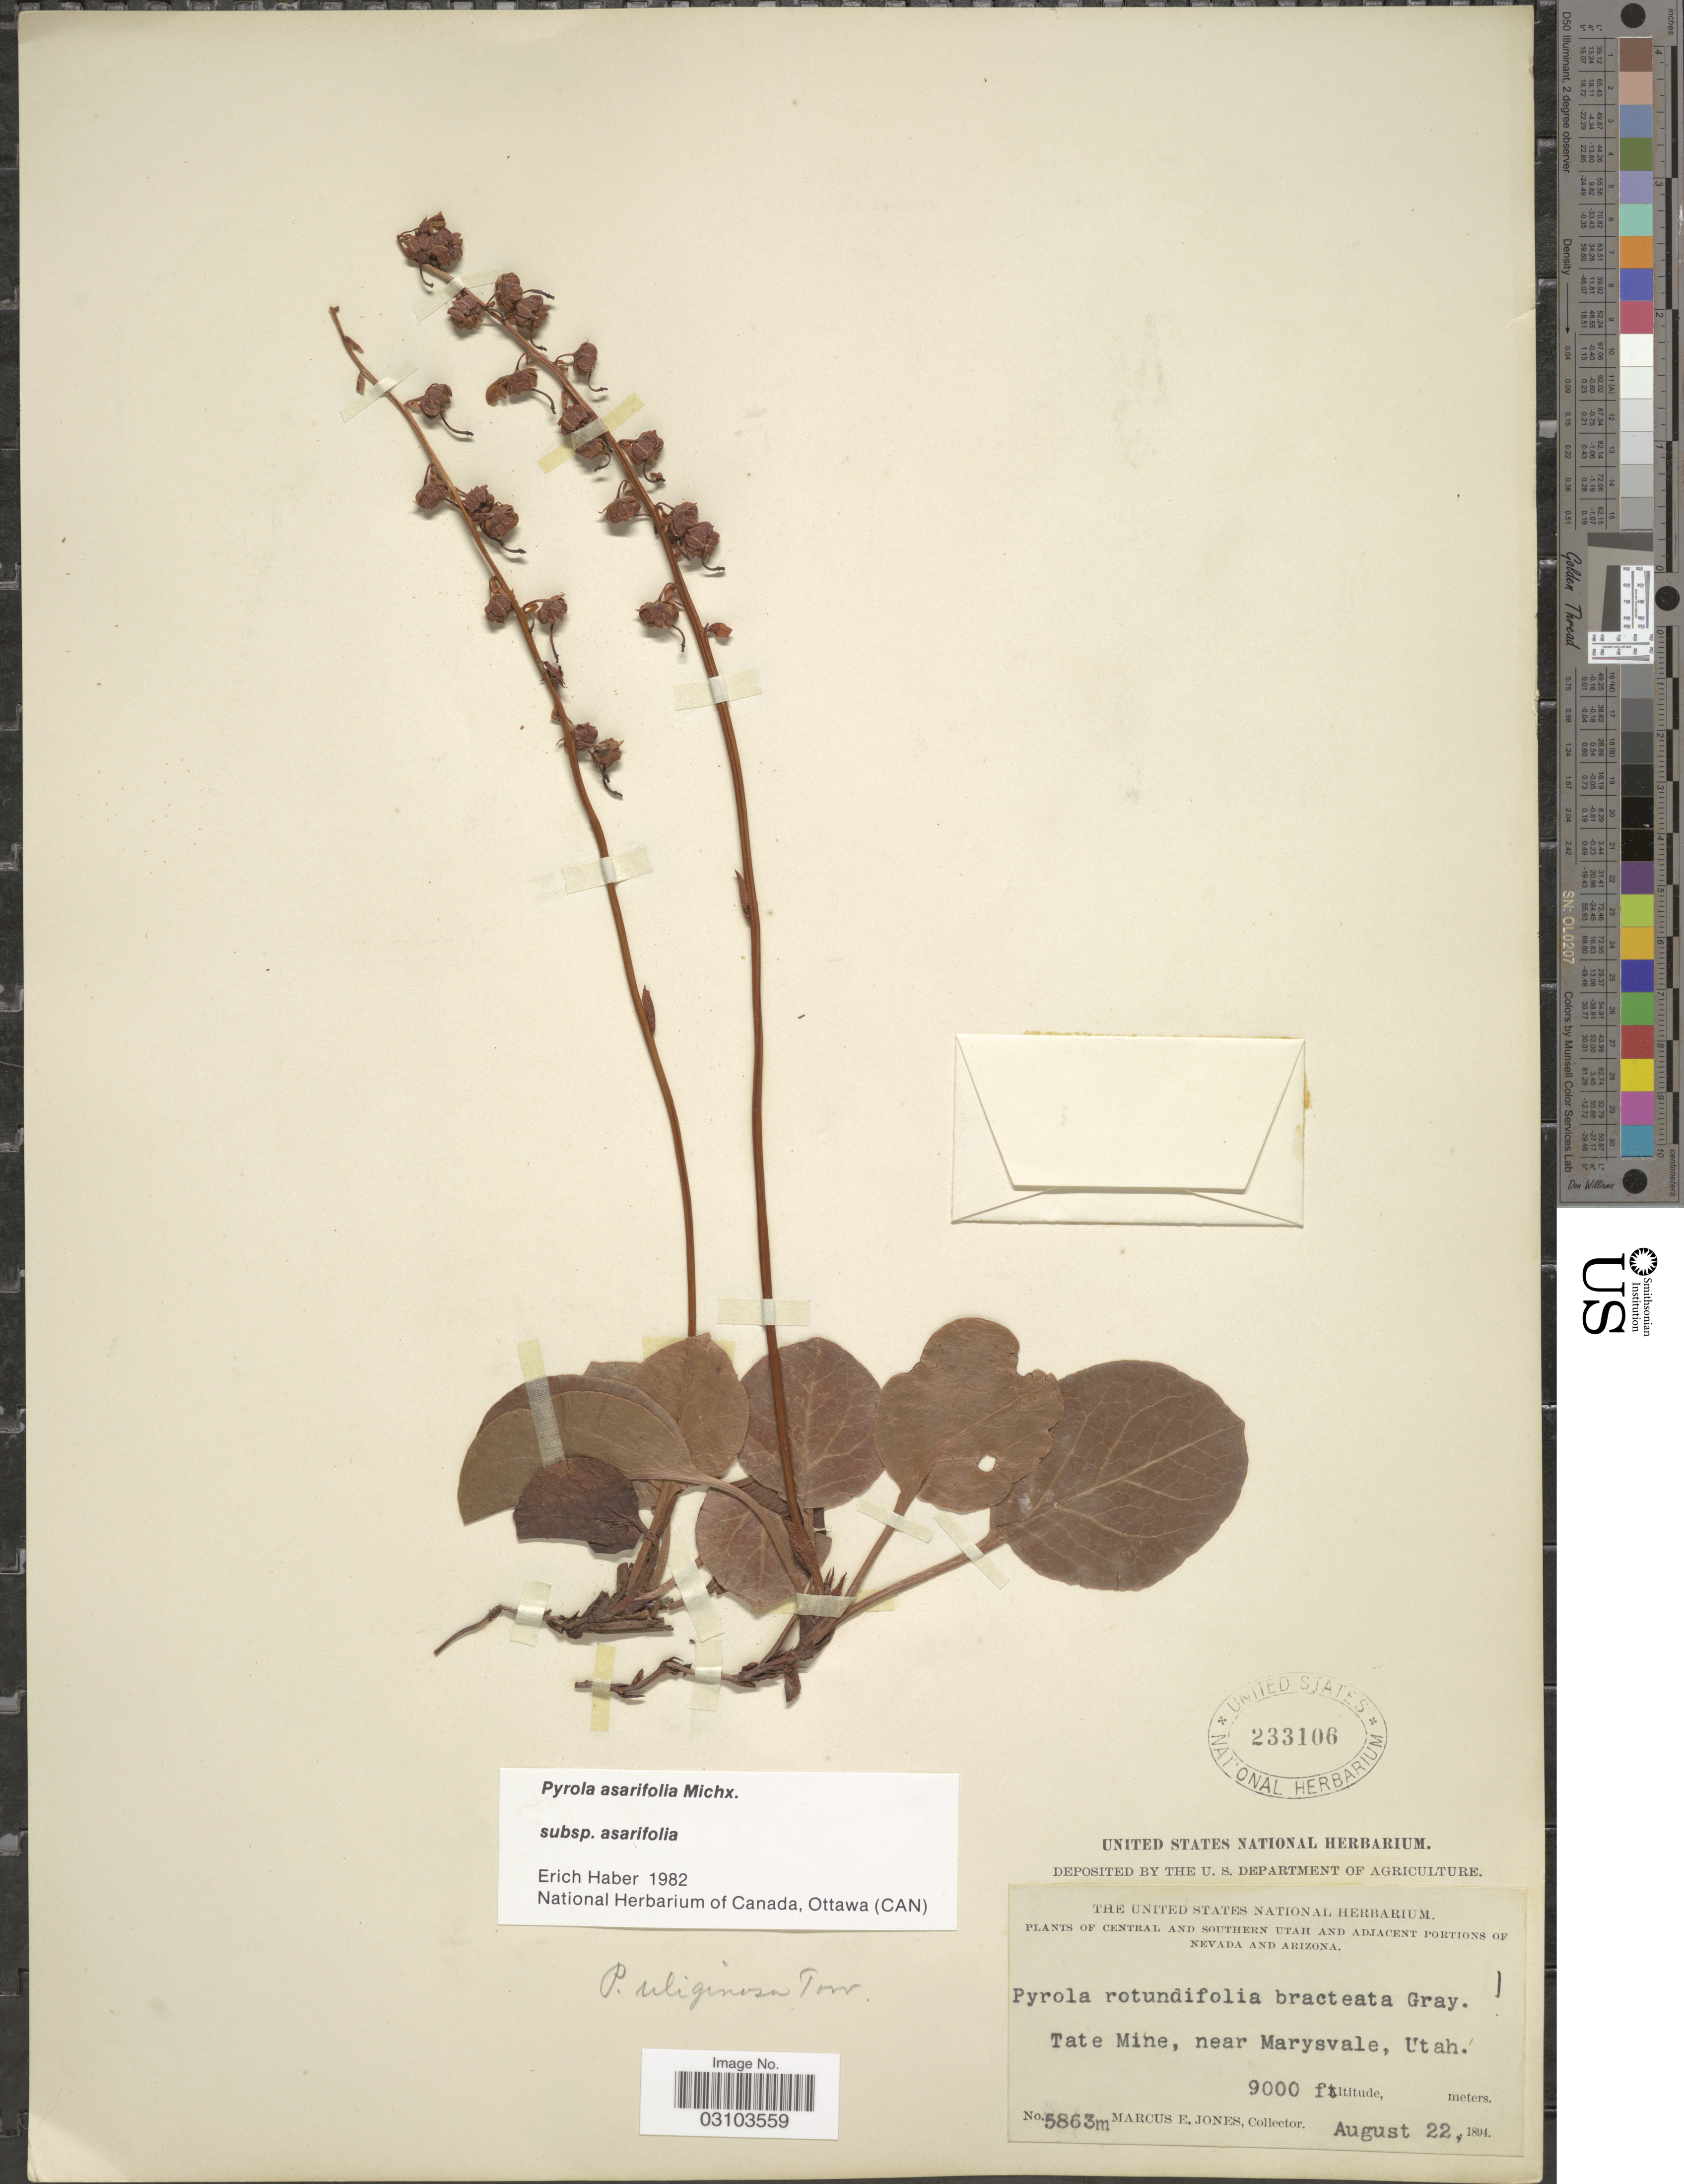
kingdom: Plantae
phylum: Tracheophyta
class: Magnoliopsida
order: Ericales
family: Ericaceae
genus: Pyrola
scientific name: Pyrola asarifolia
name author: Michx.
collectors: M. E. Jones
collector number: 5863m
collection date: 1894-08-22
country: United States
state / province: Utah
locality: Central and Southern Utah, Tate Mine, near Marysvale.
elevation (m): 2743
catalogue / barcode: US 233106